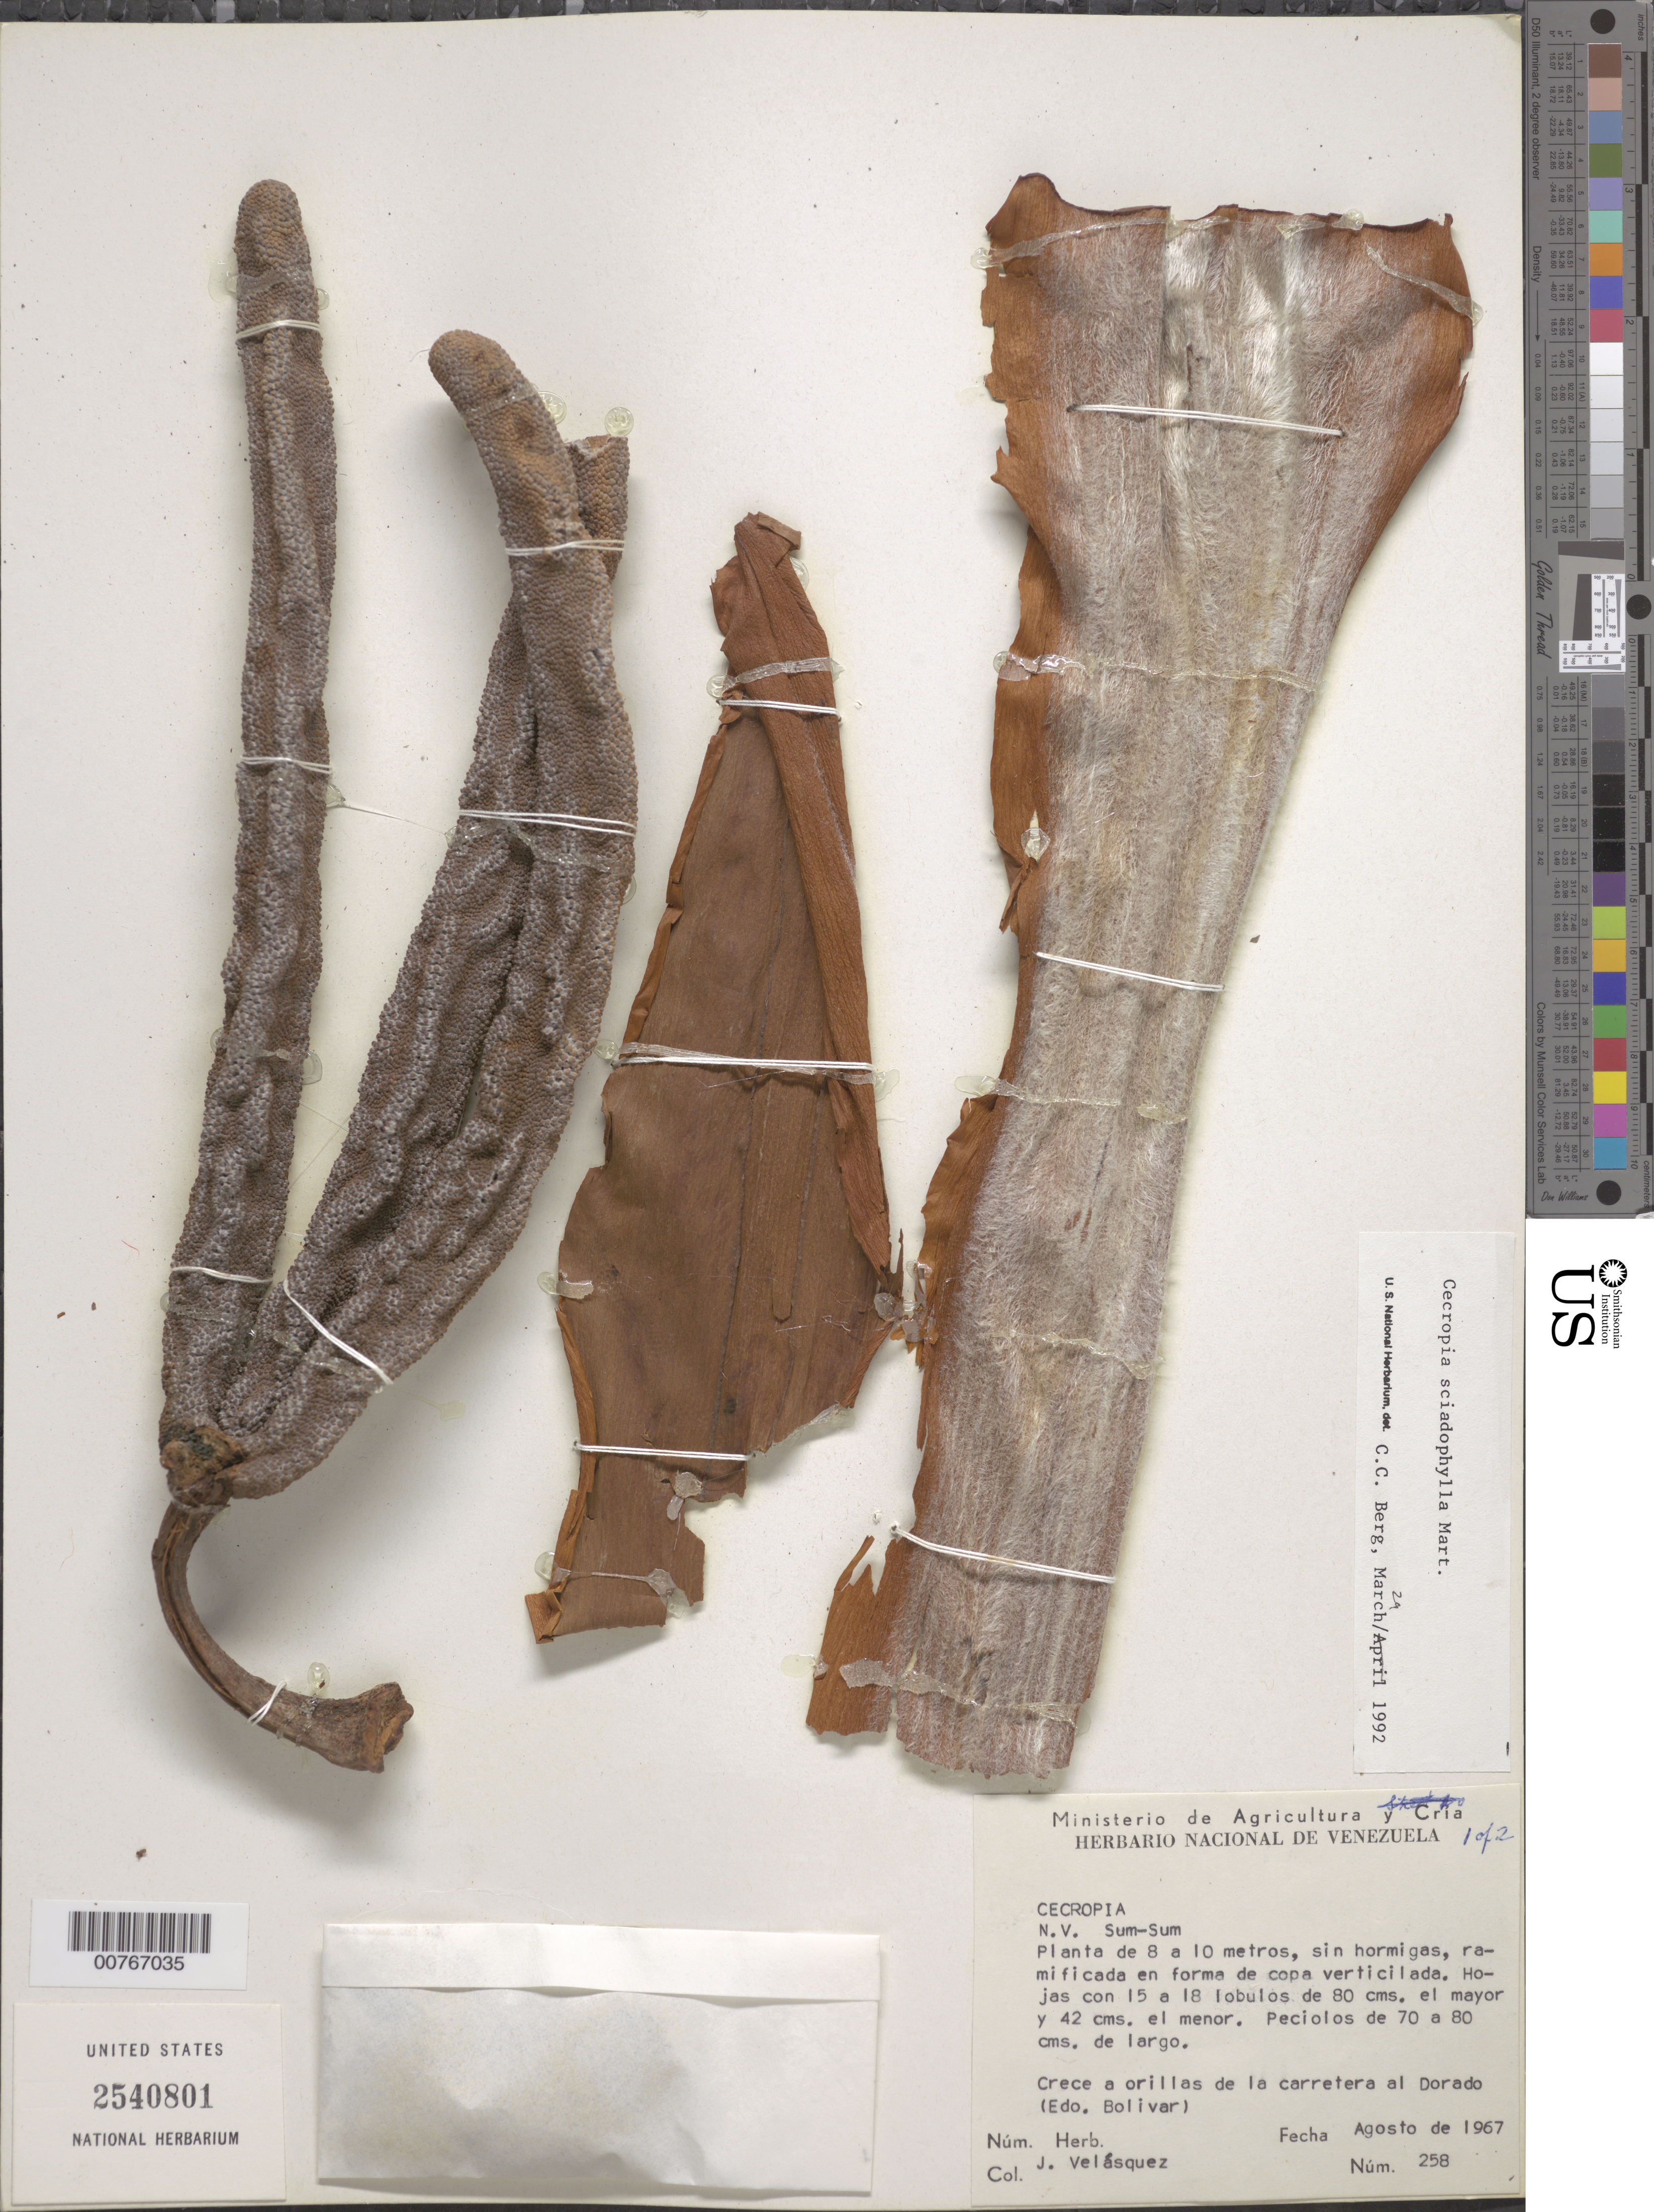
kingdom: Plantae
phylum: Tracheophyta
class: Magnoliopsida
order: Rosales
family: Urticaceae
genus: Cecropia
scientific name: Cecropia sciadophylla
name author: Mart.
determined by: Berg, C. C.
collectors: J. Velasquez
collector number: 258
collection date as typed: Aug-67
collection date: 1967-08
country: Venezuela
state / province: Bolívar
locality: Carretera El Dorado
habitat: Orillas de la carretera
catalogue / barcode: US 2540801